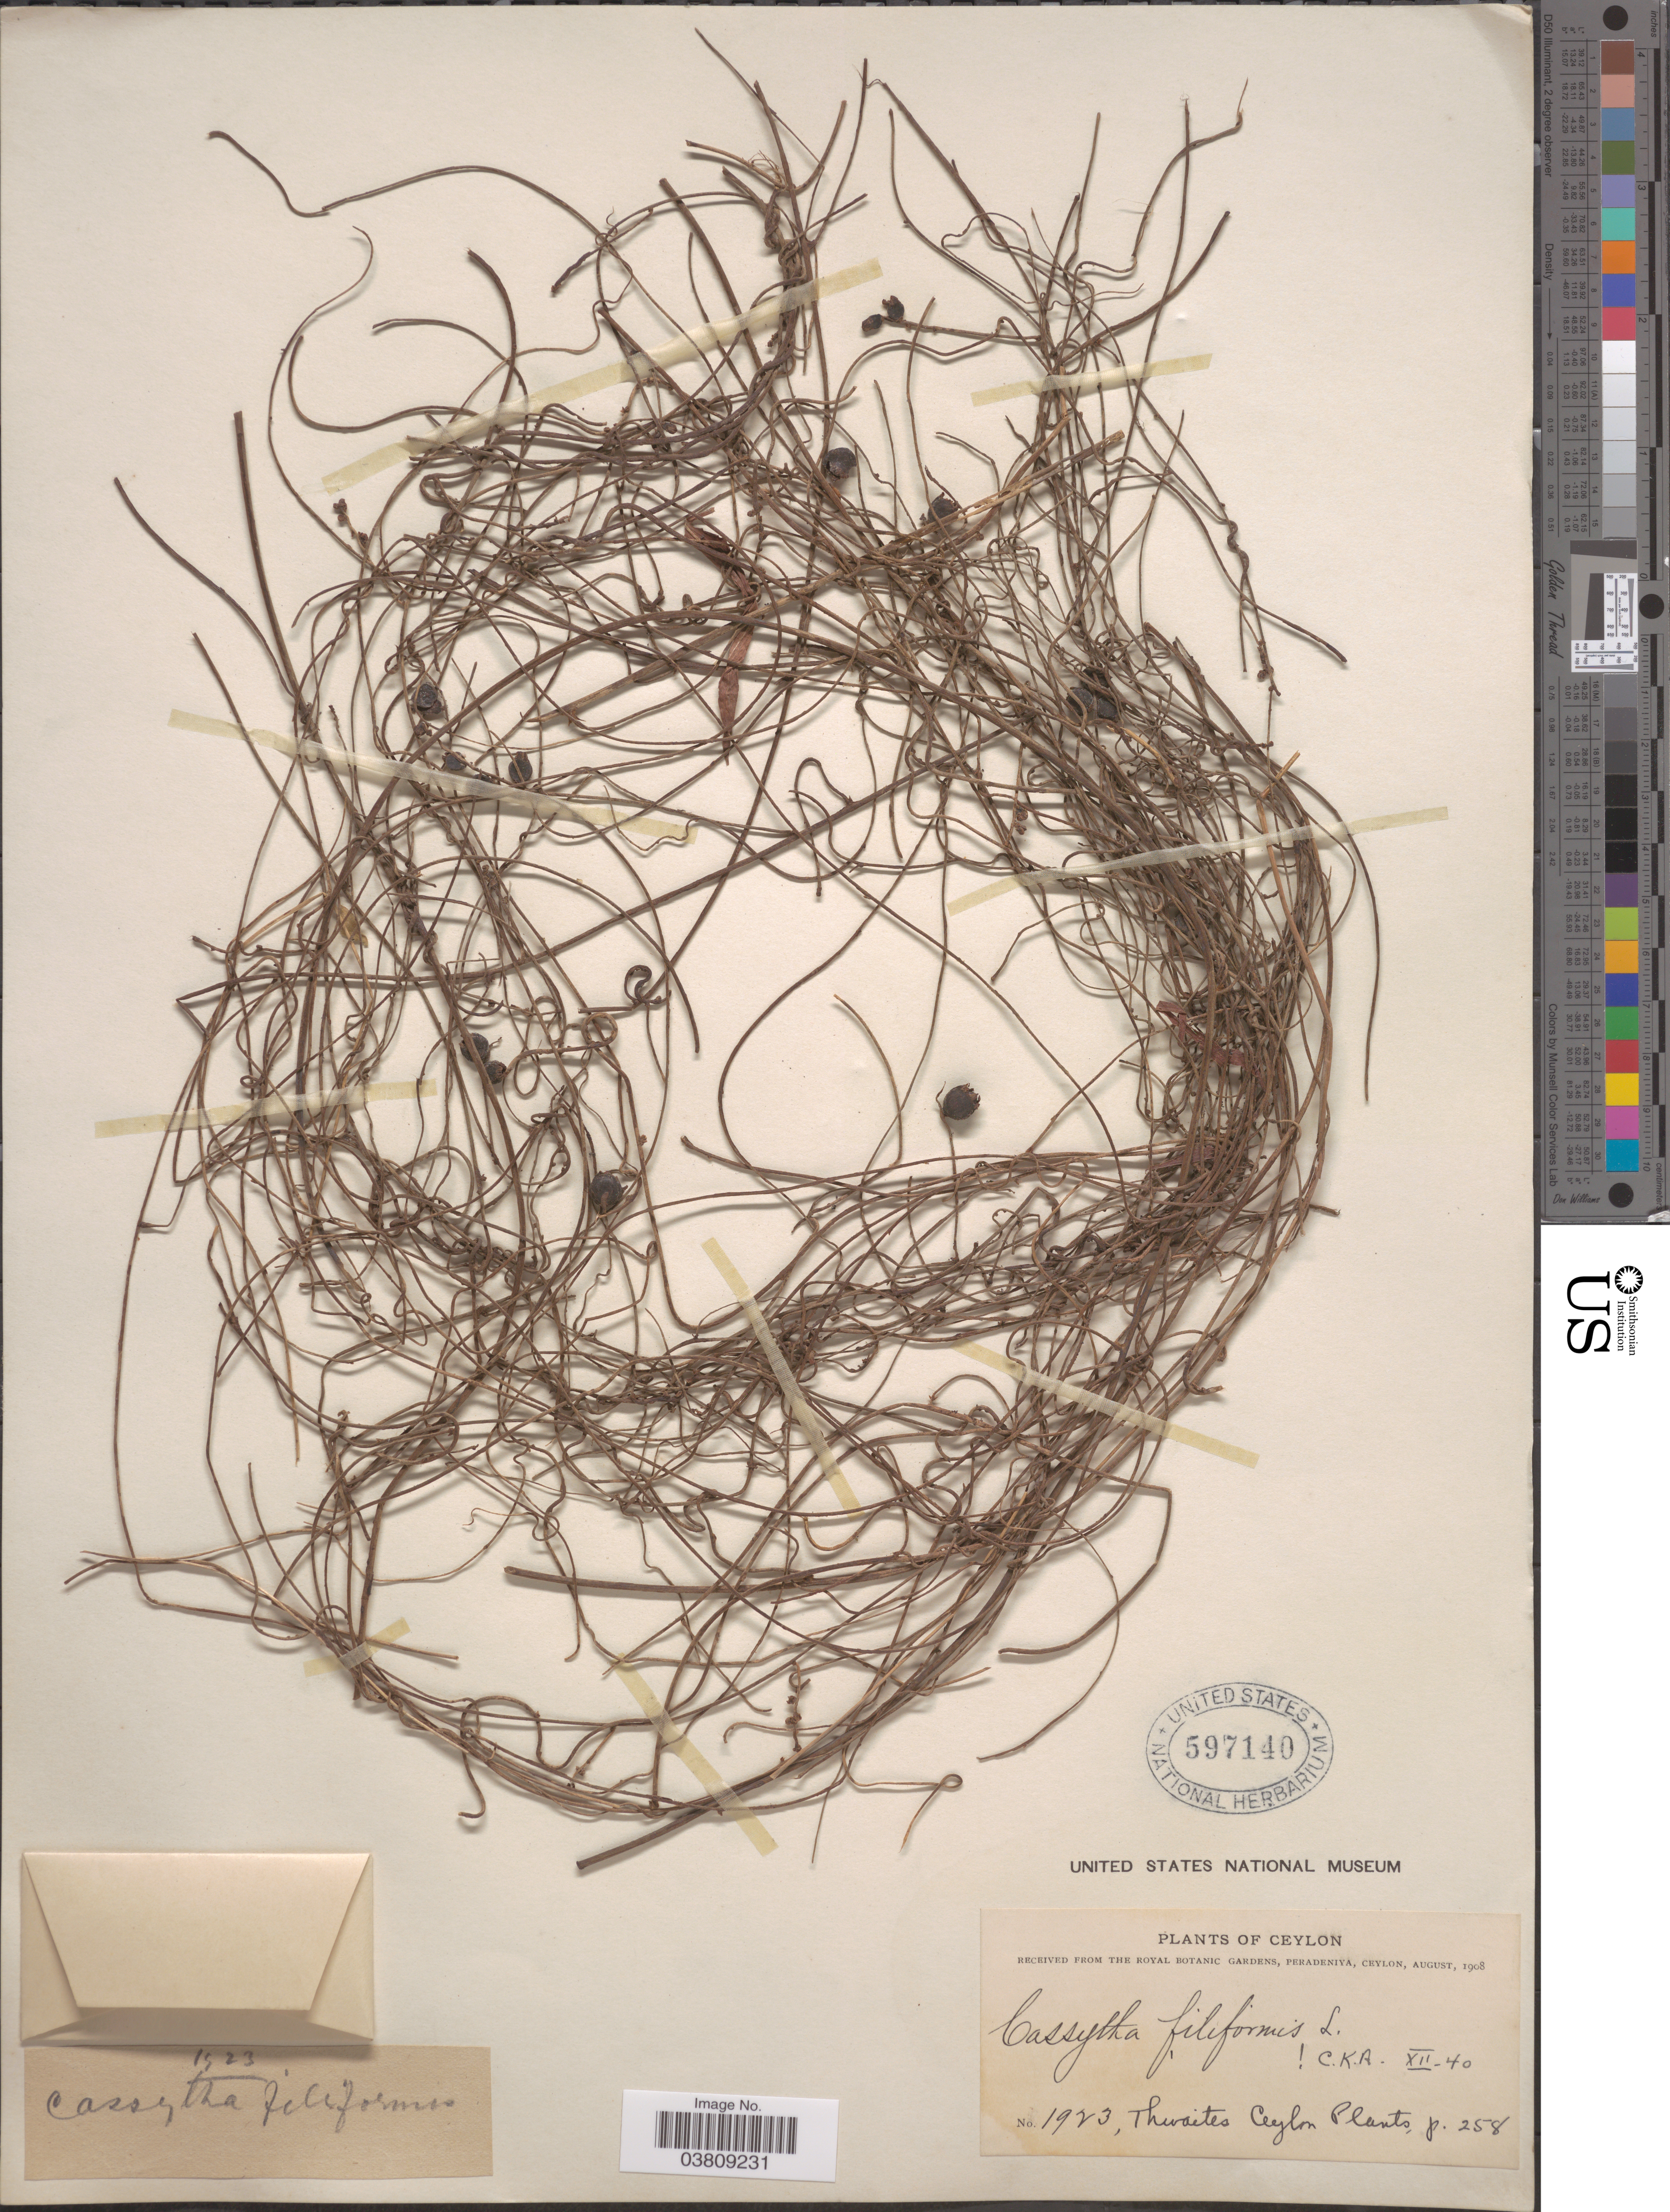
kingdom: Plantae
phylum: Tracheophyta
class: Magnoliopsida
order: Laurales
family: Lauraceae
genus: Cassytha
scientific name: Cassytha filiformis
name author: L.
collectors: G. H. K. Thwaites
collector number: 1923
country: Sri Lanka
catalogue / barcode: US 597140